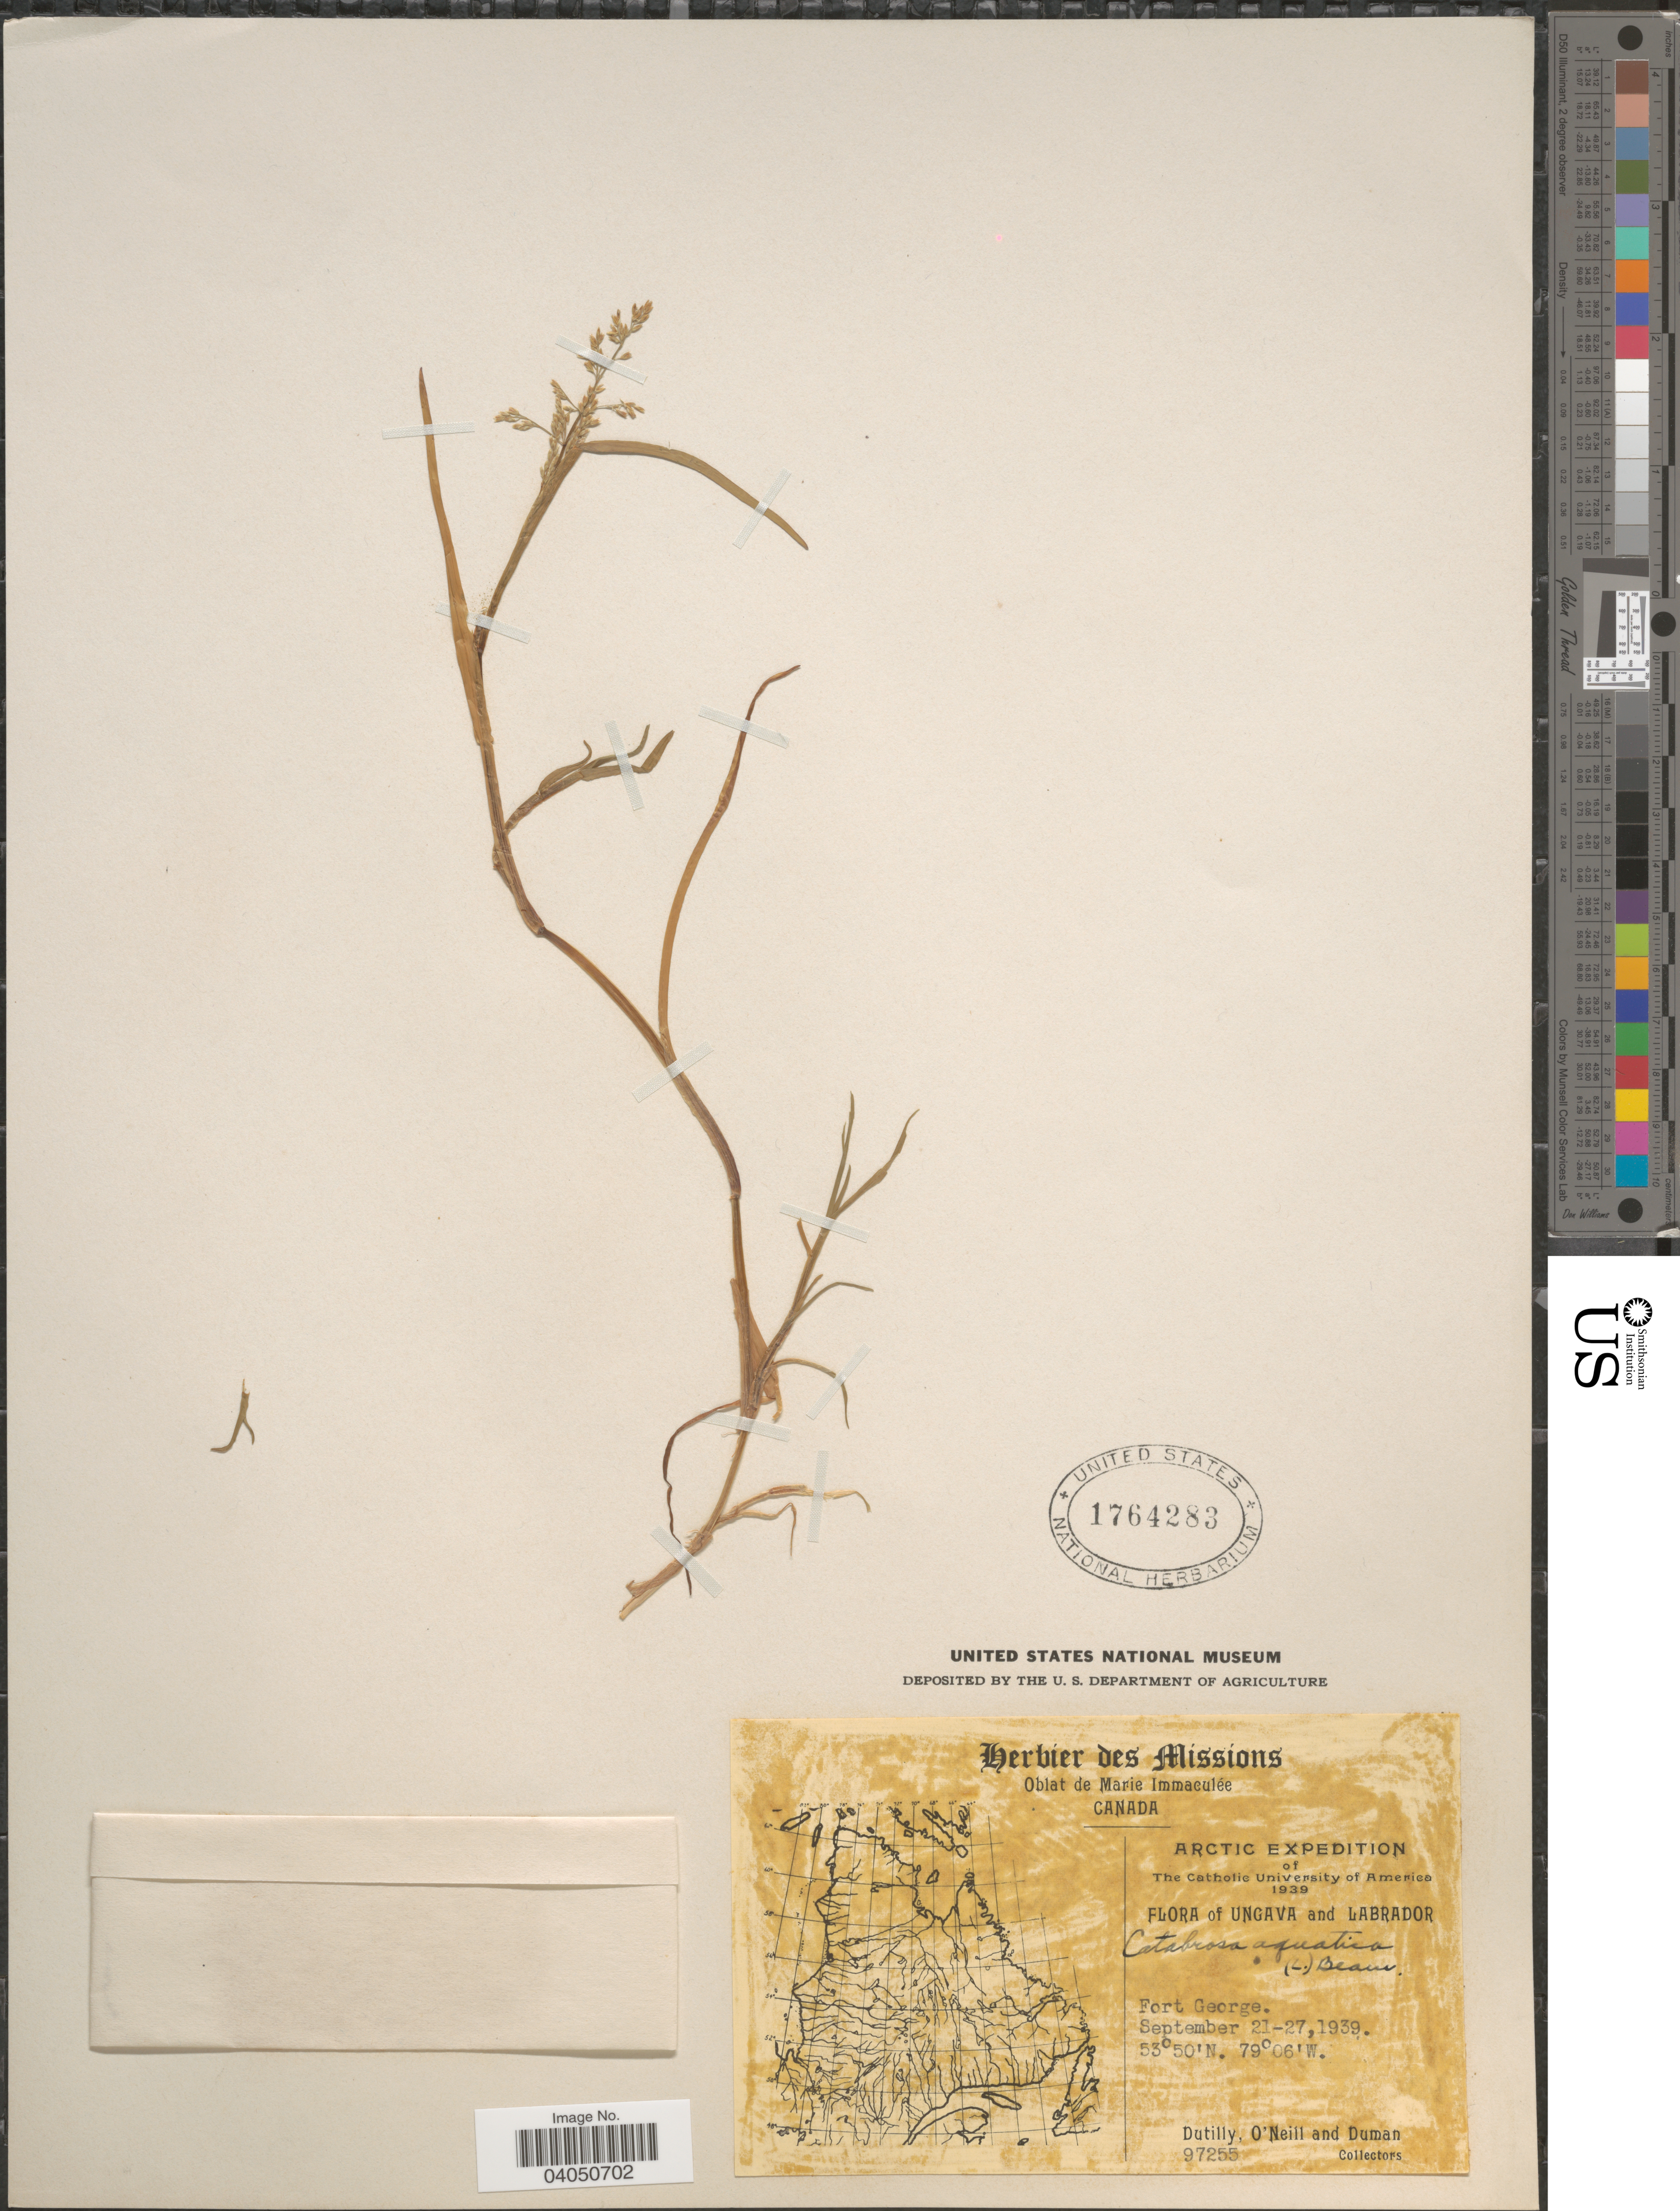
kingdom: Plantae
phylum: Tracheophyta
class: Liliopsida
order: Poales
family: Poaceae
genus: Catabrosa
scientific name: Catabrosa aquatica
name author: (L.) P. Beauv.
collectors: -. Dutilly, -. O'Neill & -. Duman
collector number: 97255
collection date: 1939-09-21/1939-09-27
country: Canada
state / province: Newfoundland and Labrador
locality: Ungava and Labrador. Fort George.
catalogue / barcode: US 1764283